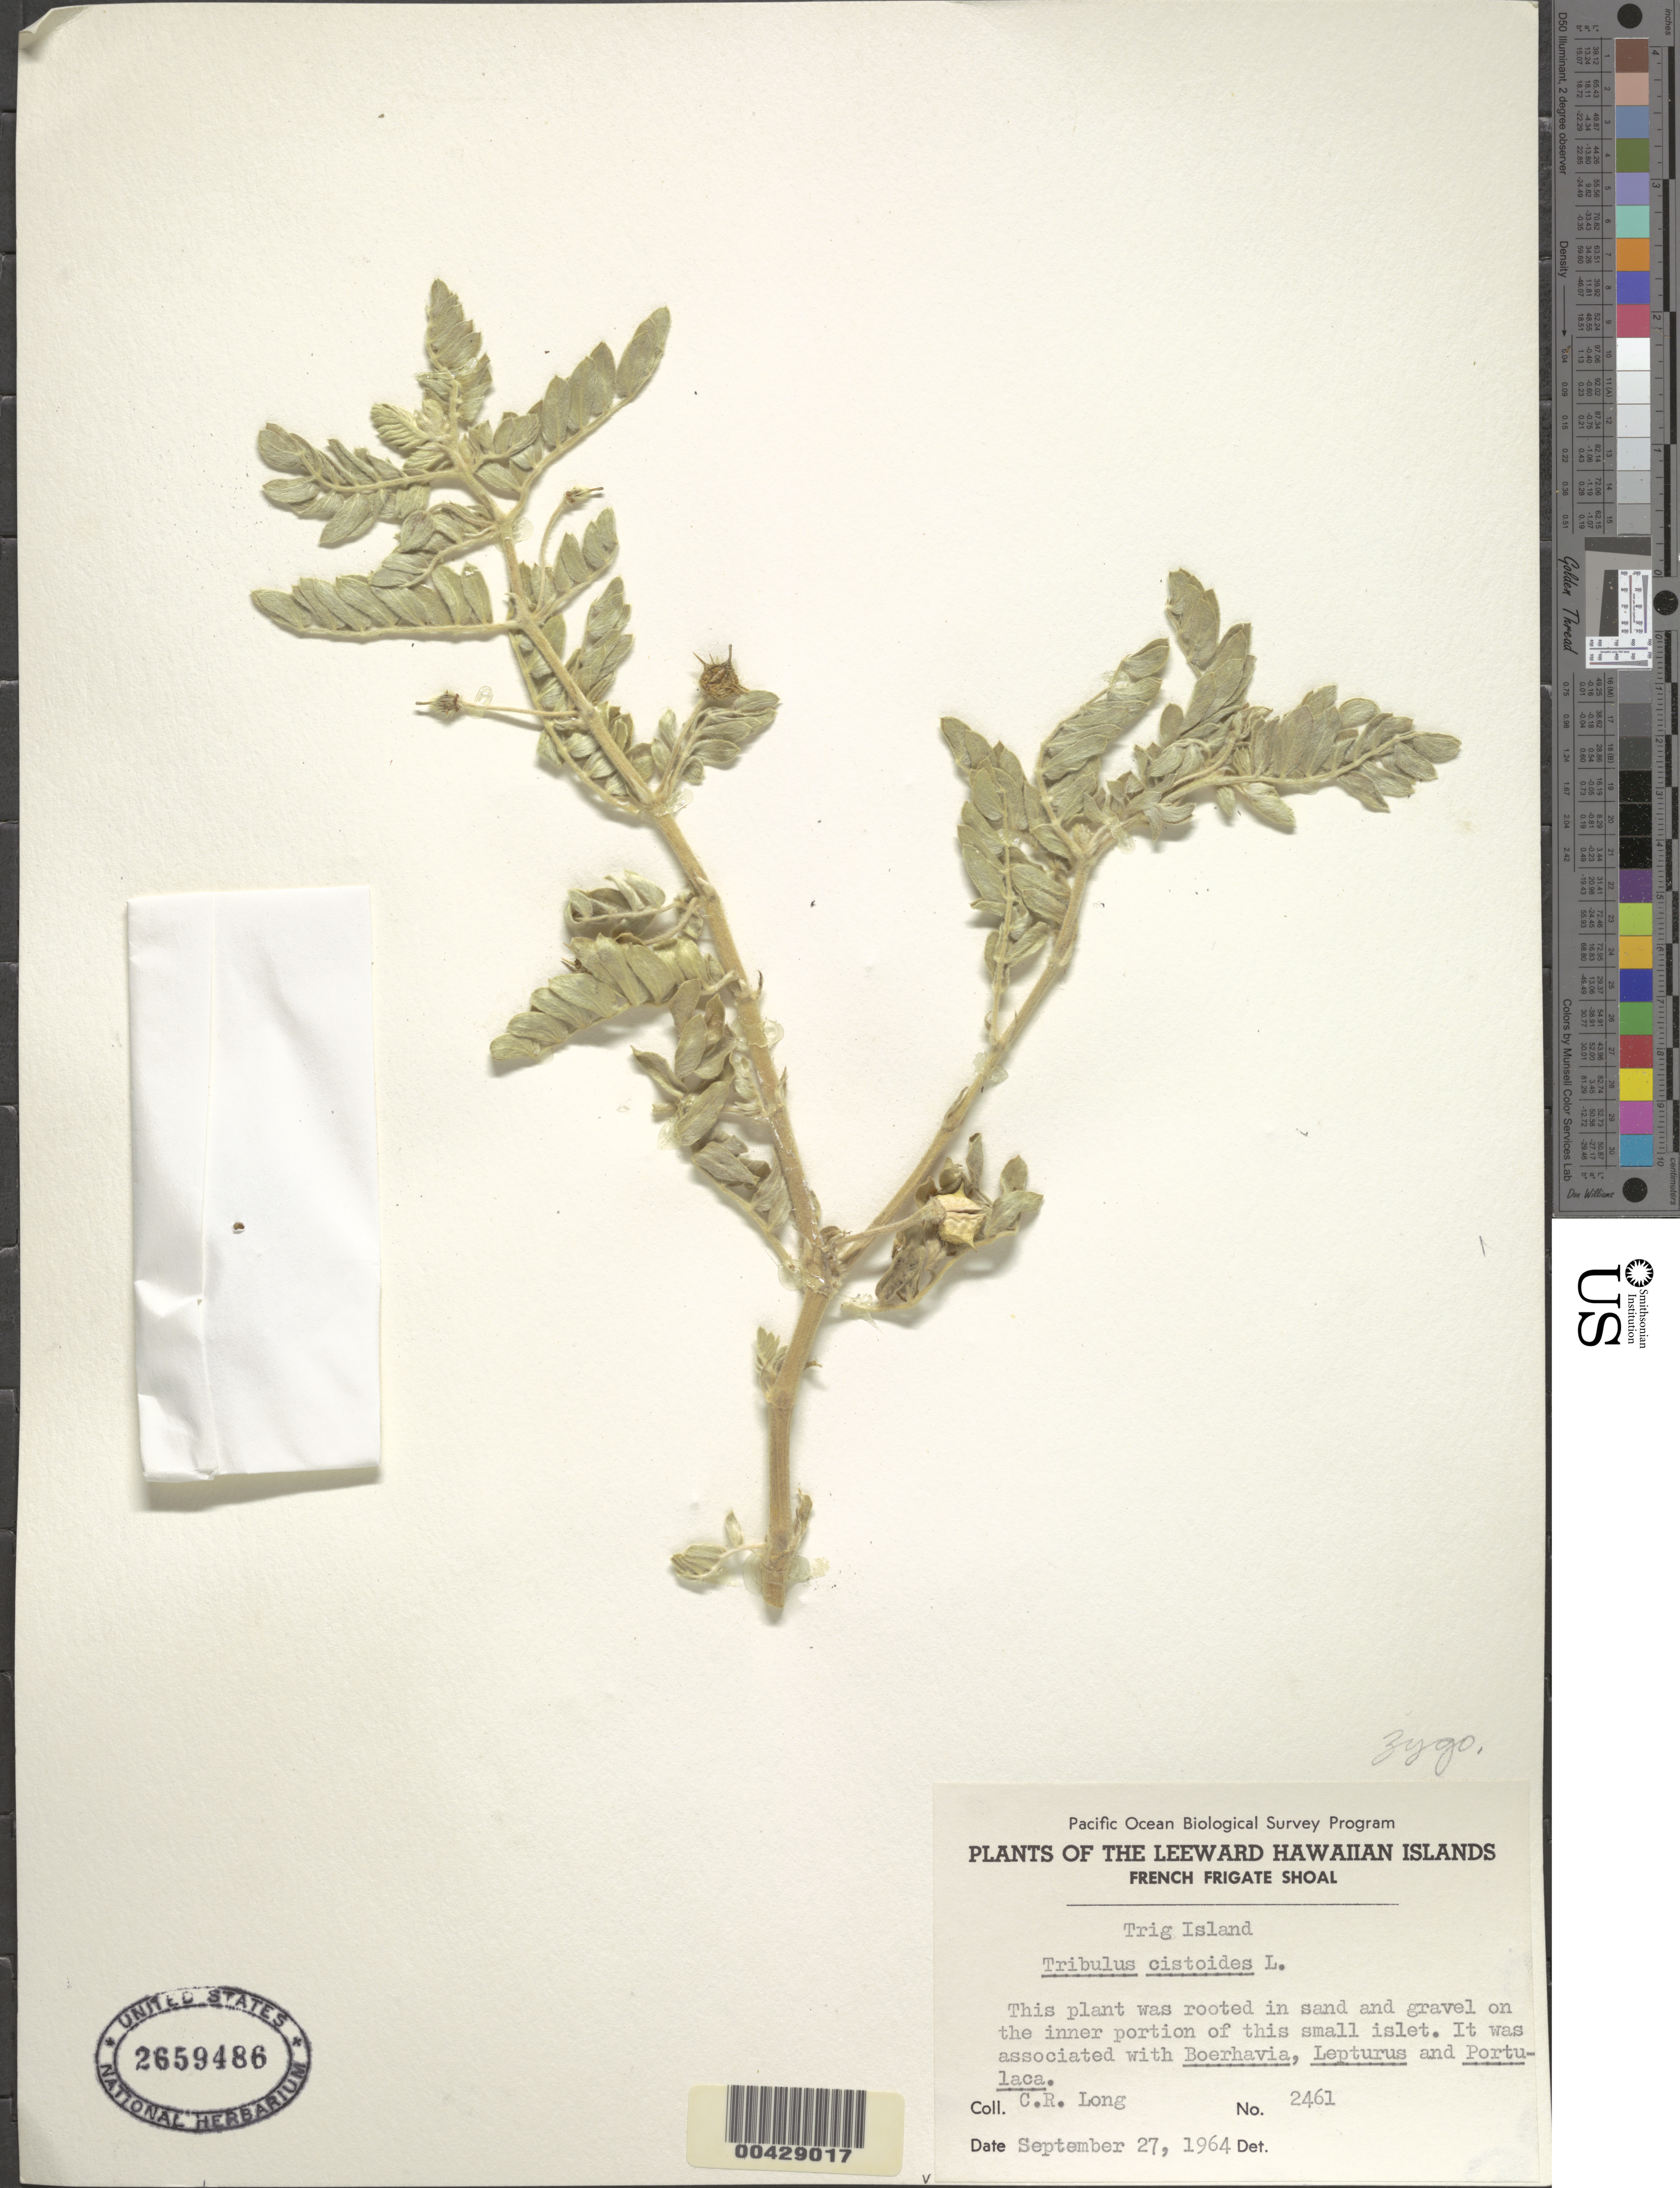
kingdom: Plantae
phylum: Tracheophyta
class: Magnoliopsida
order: Zygophyllales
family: Zygophyllaceae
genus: Tribulus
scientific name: Tribulus cistoides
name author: L.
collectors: C. Long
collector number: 2461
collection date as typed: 27 Sep 1964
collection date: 1964-09-27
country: United States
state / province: Hawaii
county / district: Honolulu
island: French Frigate Shoals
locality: Trig Islet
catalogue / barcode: US 2659486